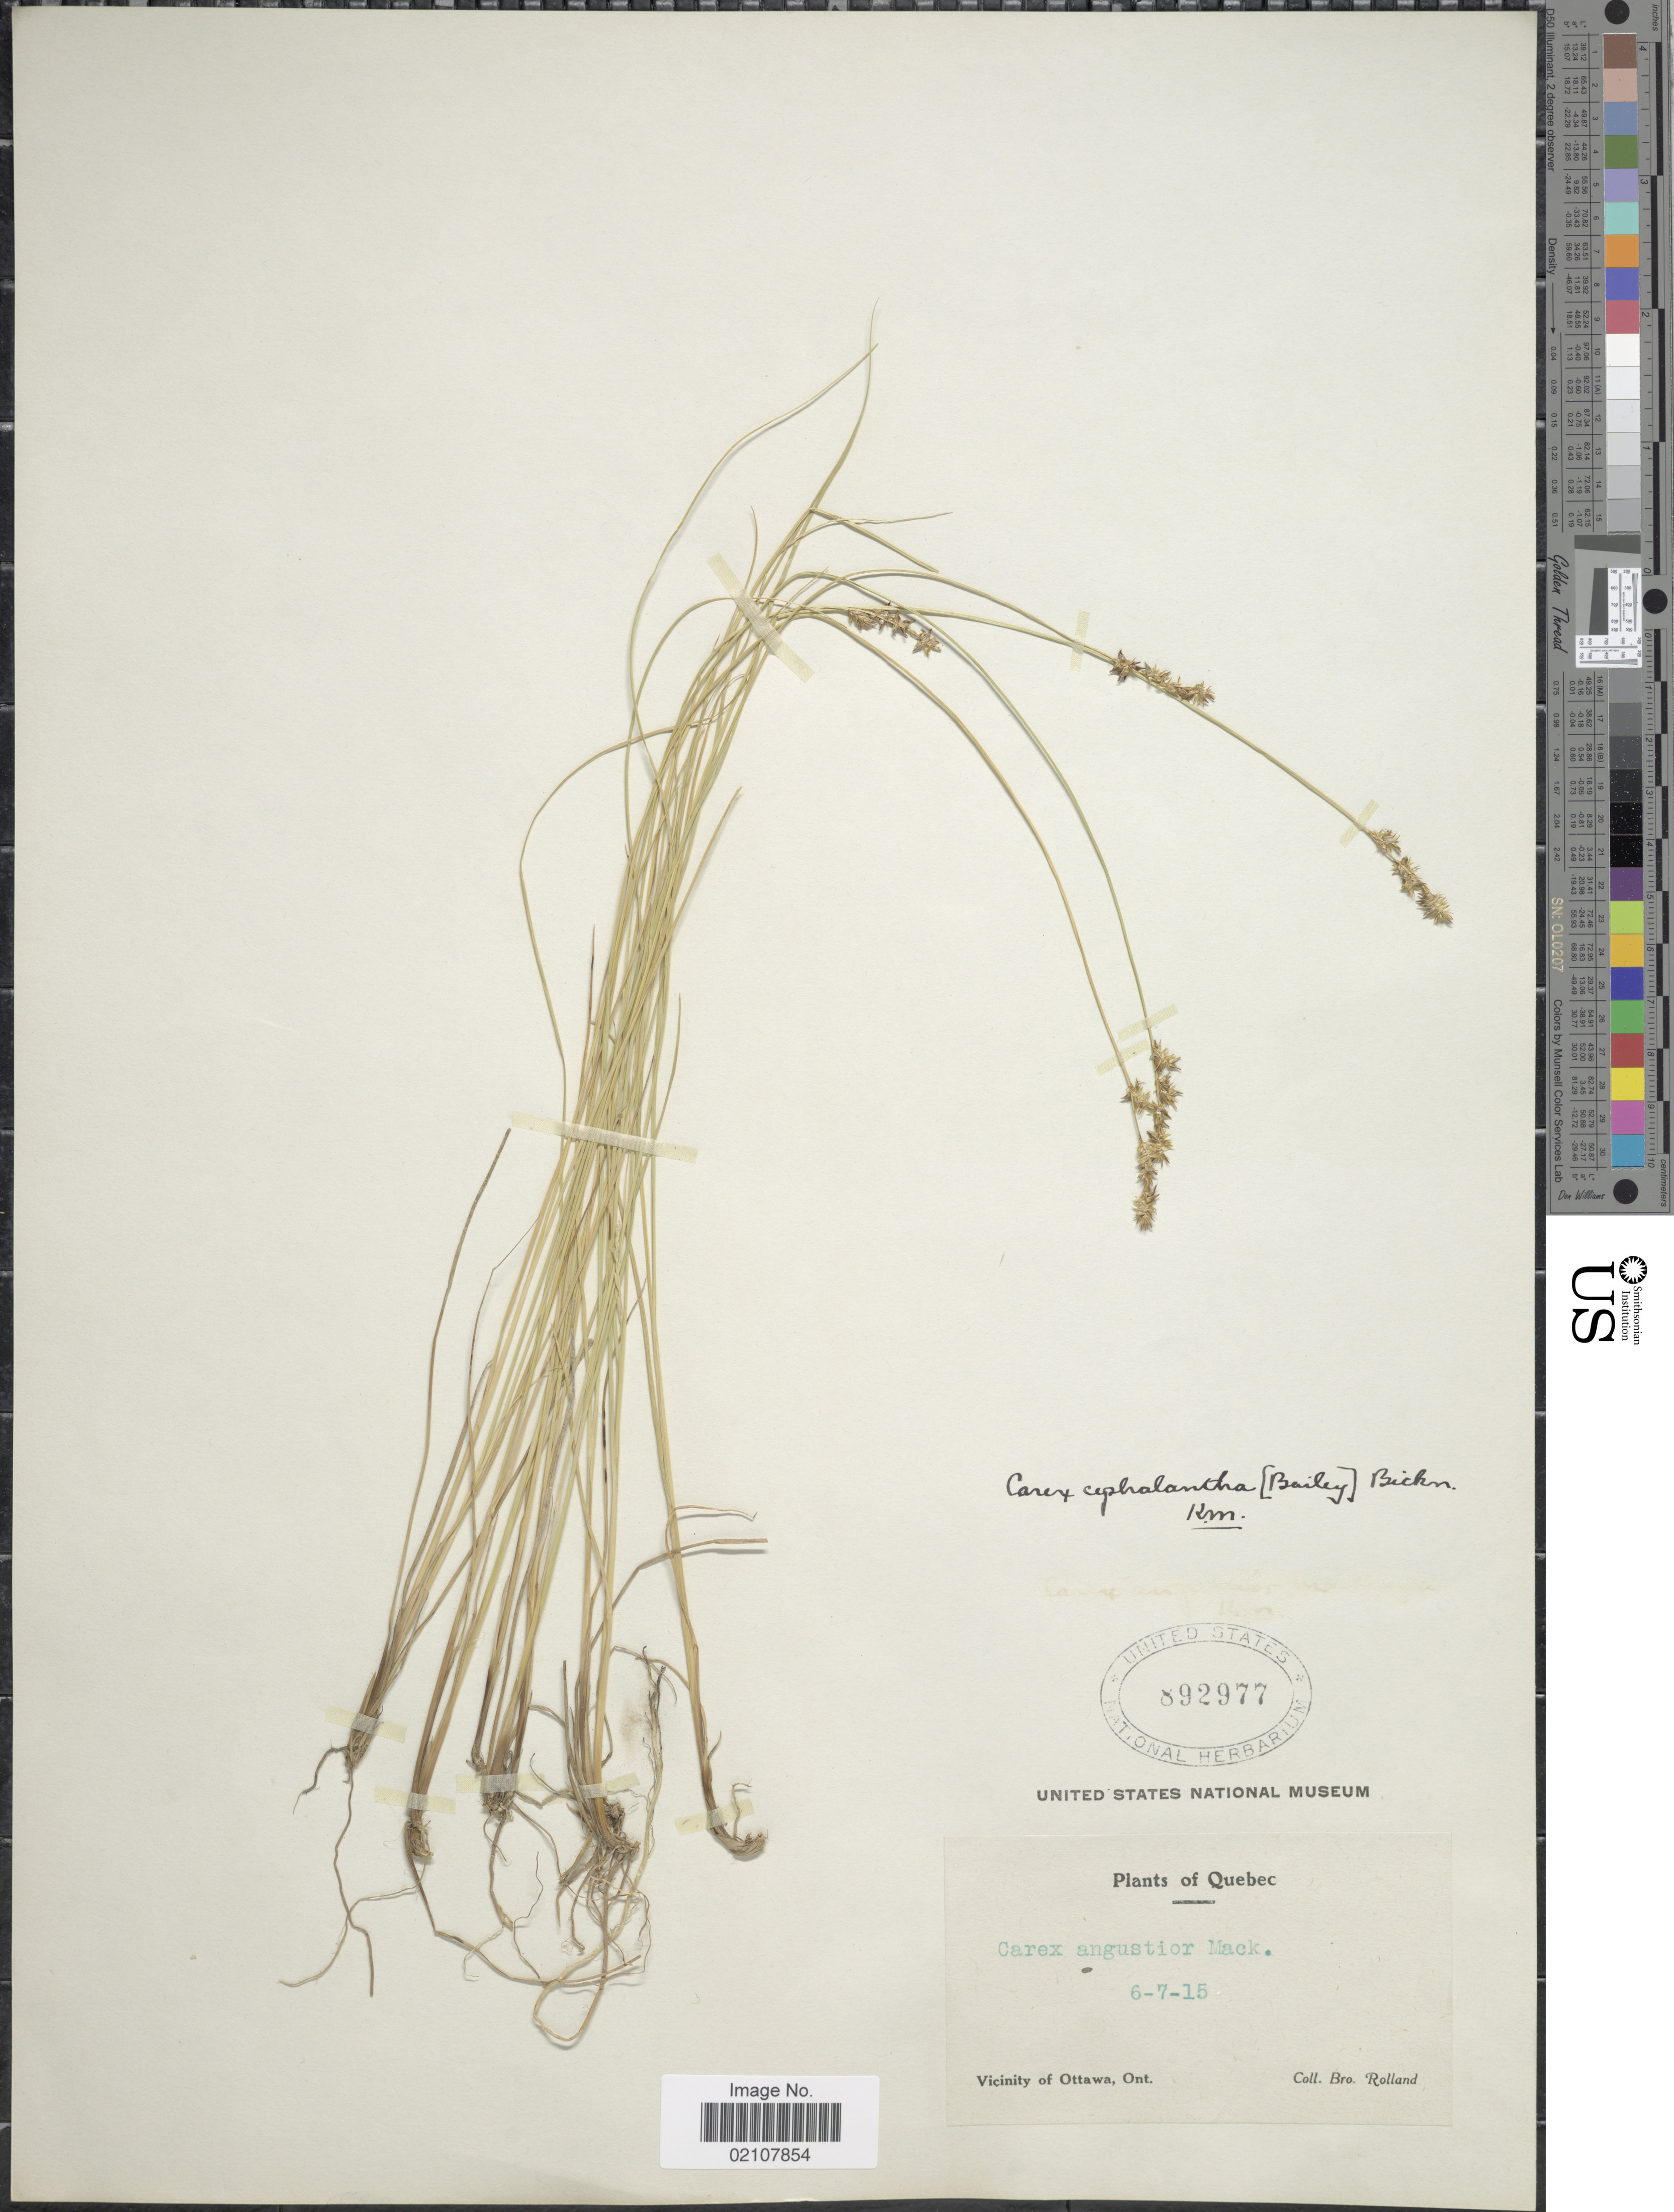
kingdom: Plantae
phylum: Tracheophyta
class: Liliopsida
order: Poales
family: Cyperaceae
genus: Carex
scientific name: Carex echinata subsp. echinata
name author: Murray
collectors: B. Rolland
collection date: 1915-07-06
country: Canada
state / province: Ontario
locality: Quebec, Vicinity of Ottawa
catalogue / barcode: US 892977